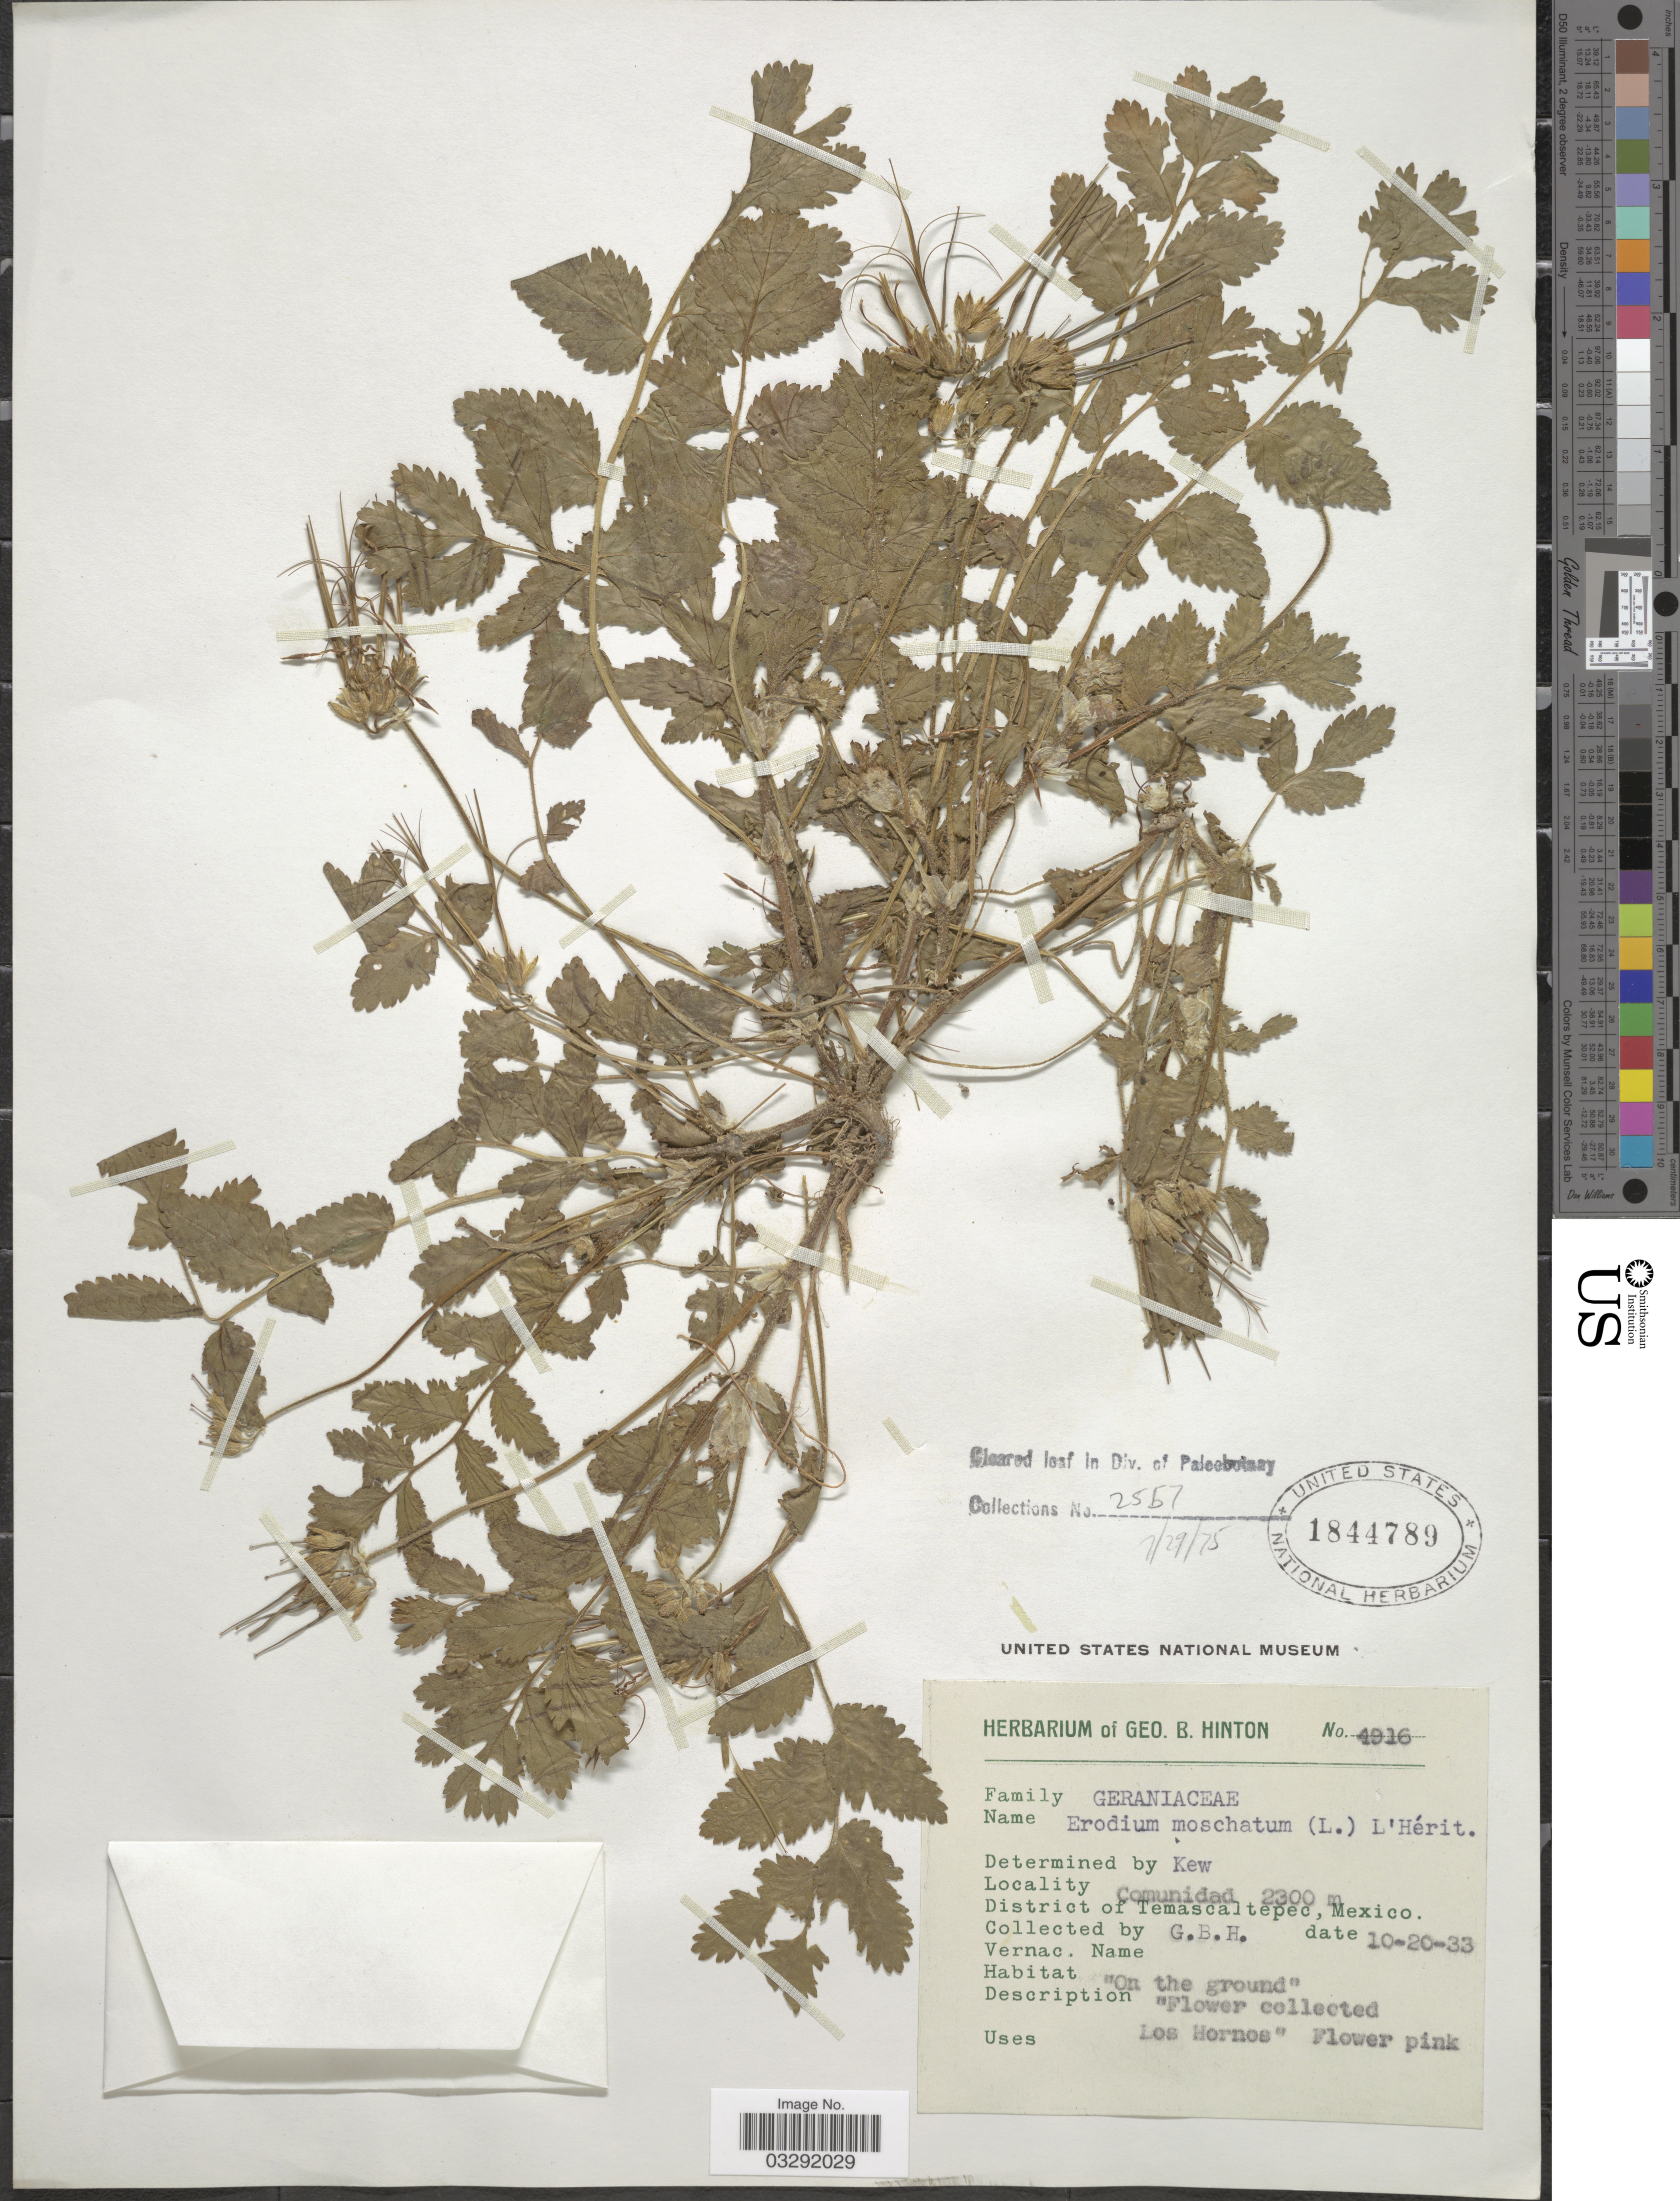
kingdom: Plantae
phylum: Tracheophyta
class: Magnoliopsida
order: Geraniales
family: Geraniaceae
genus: Erodium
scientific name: Erodium moschatum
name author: (L.) L'Hér. ex Aiton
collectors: G. B. Hinton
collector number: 4916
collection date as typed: Transcribed d/m/y: 20/10/33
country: Mexico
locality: Comunidad. District of Temascaltepec.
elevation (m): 2300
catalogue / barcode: US 1844789